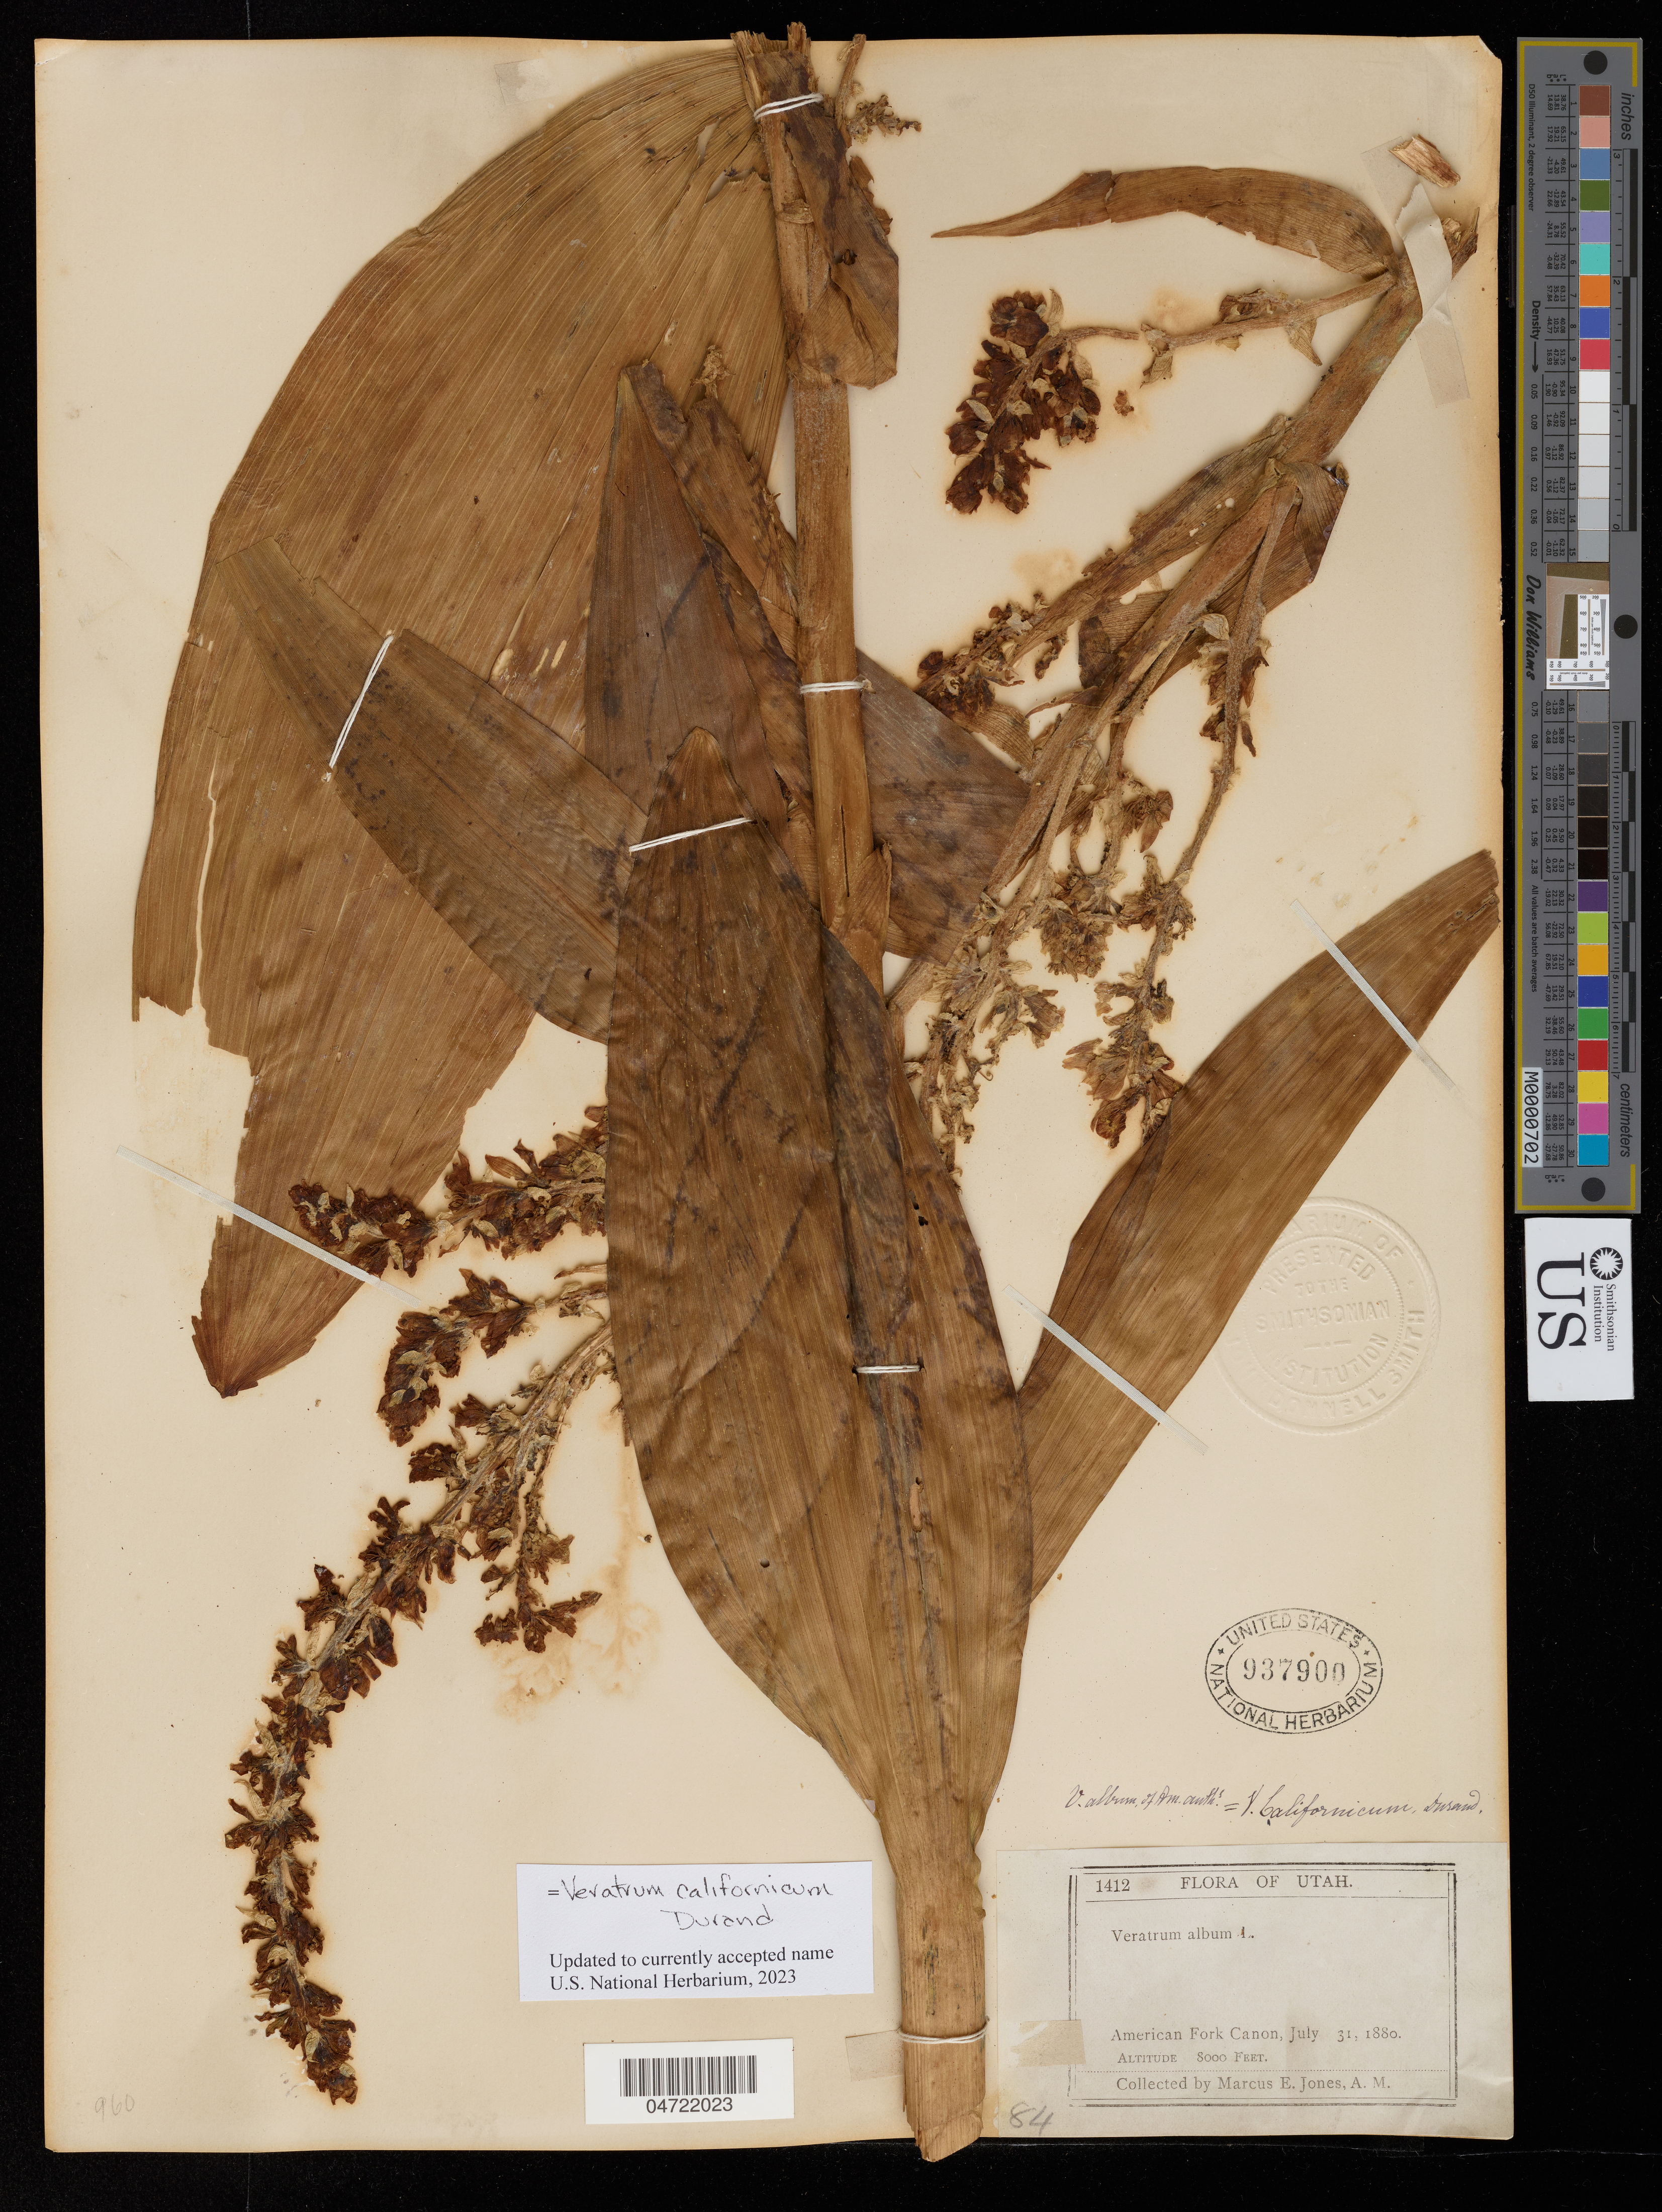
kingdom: Plantae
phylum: Tracheophyta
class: Liliopsida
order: Liliales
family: Melanthiaceae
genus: Veratrum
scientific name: Veratrum californicum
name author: Durand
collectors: M. E. Jones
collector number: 1412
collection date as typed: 31 Jul 1880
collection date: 1880-07-31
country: United States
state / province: Utah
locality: American Fork Canon.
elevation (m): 2438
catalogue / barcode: US 937900